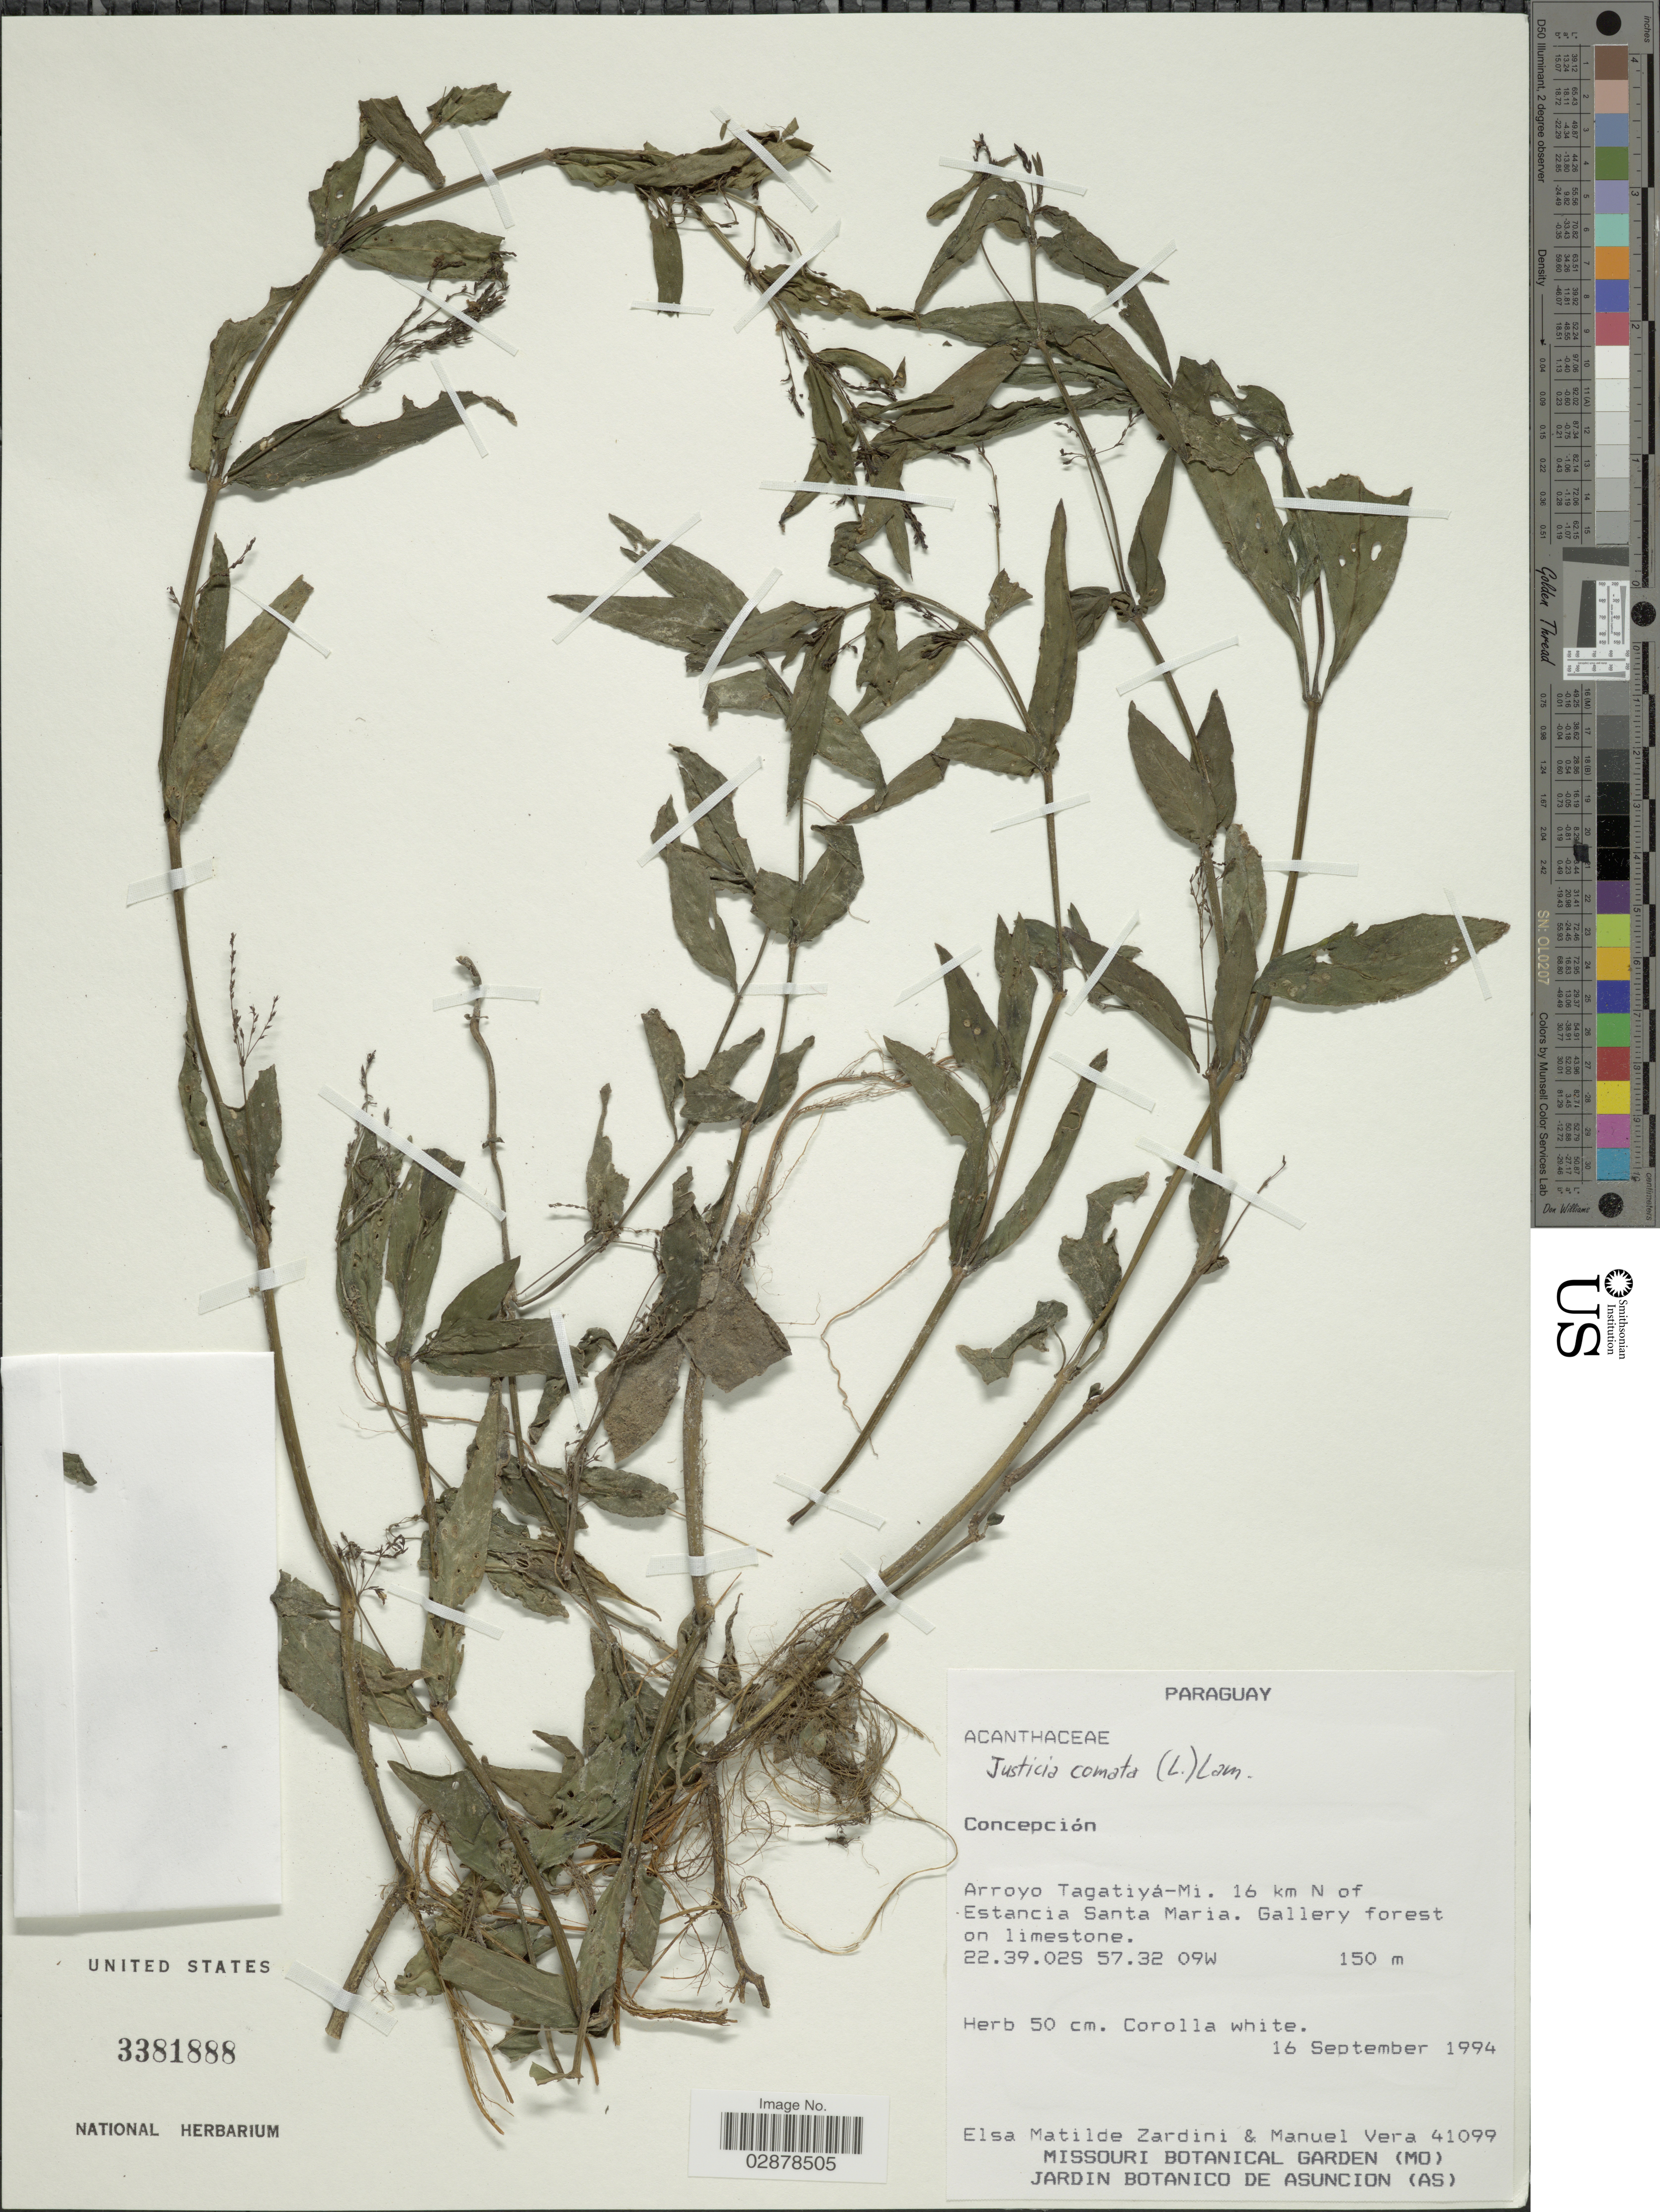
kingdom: Plantae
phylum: Tracheophyta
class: Magnoliopsida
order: Lamiales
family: Acanthaceae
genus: Justicia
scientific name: Justicia comata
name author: (L.) Lam.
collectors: E. M. Zardini & M. Vera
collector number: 41099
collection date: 1994-09-16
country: Paraguay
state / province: Concepcion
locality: Arroyo Tagatiyá-Mi. 16 km N of Estancia Santa Maria.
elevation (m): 150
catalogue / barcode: US 3381888